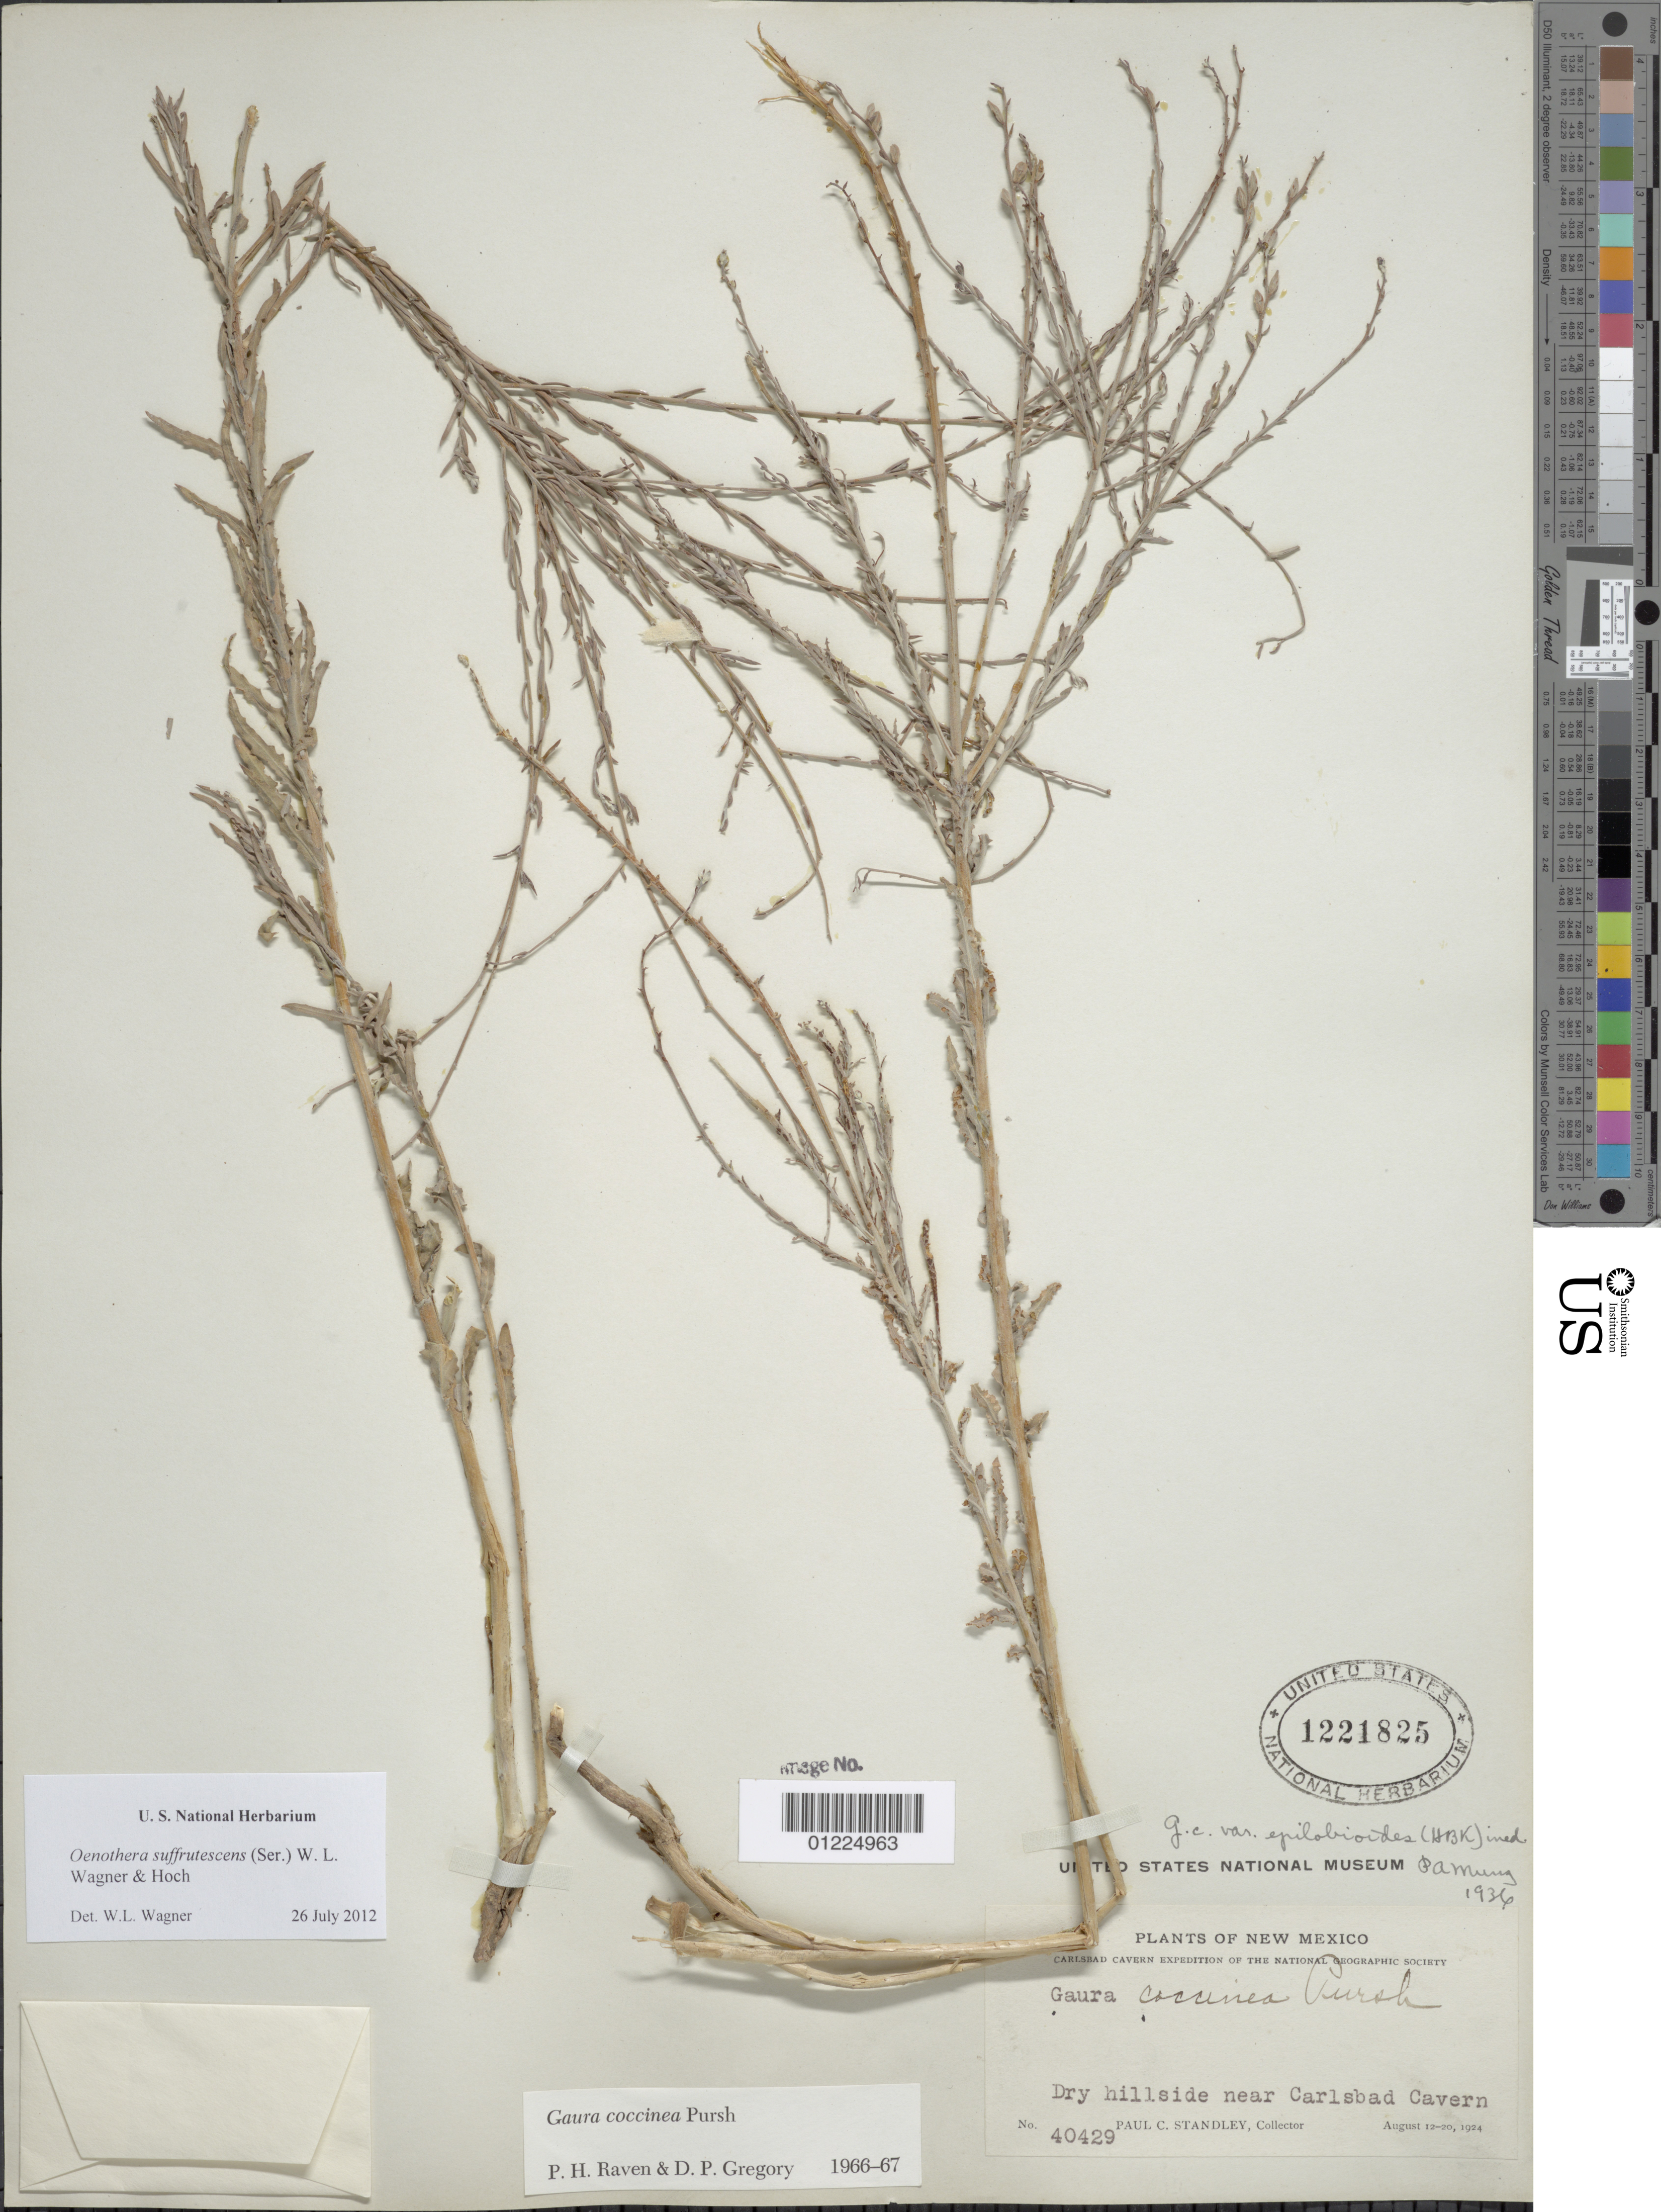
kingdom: Plantae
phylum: Tracheophyta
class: Magnoliopsida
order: Myrtales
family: Onagraceae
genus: Oenothera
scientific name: Oenothera suffrutescens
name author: (Ser.) W.L. Wagner & Hoch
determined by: Wagner, W. L., (BOT), Smithsonian Institution - National Museum of Natural History (UNITED STATES)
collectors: P. C. Standley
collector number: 40429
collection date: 1924-08-12/1924-08-20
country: United States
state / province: New Mexico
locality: Near Carlsbad Cavern.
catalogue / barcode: US 1221825